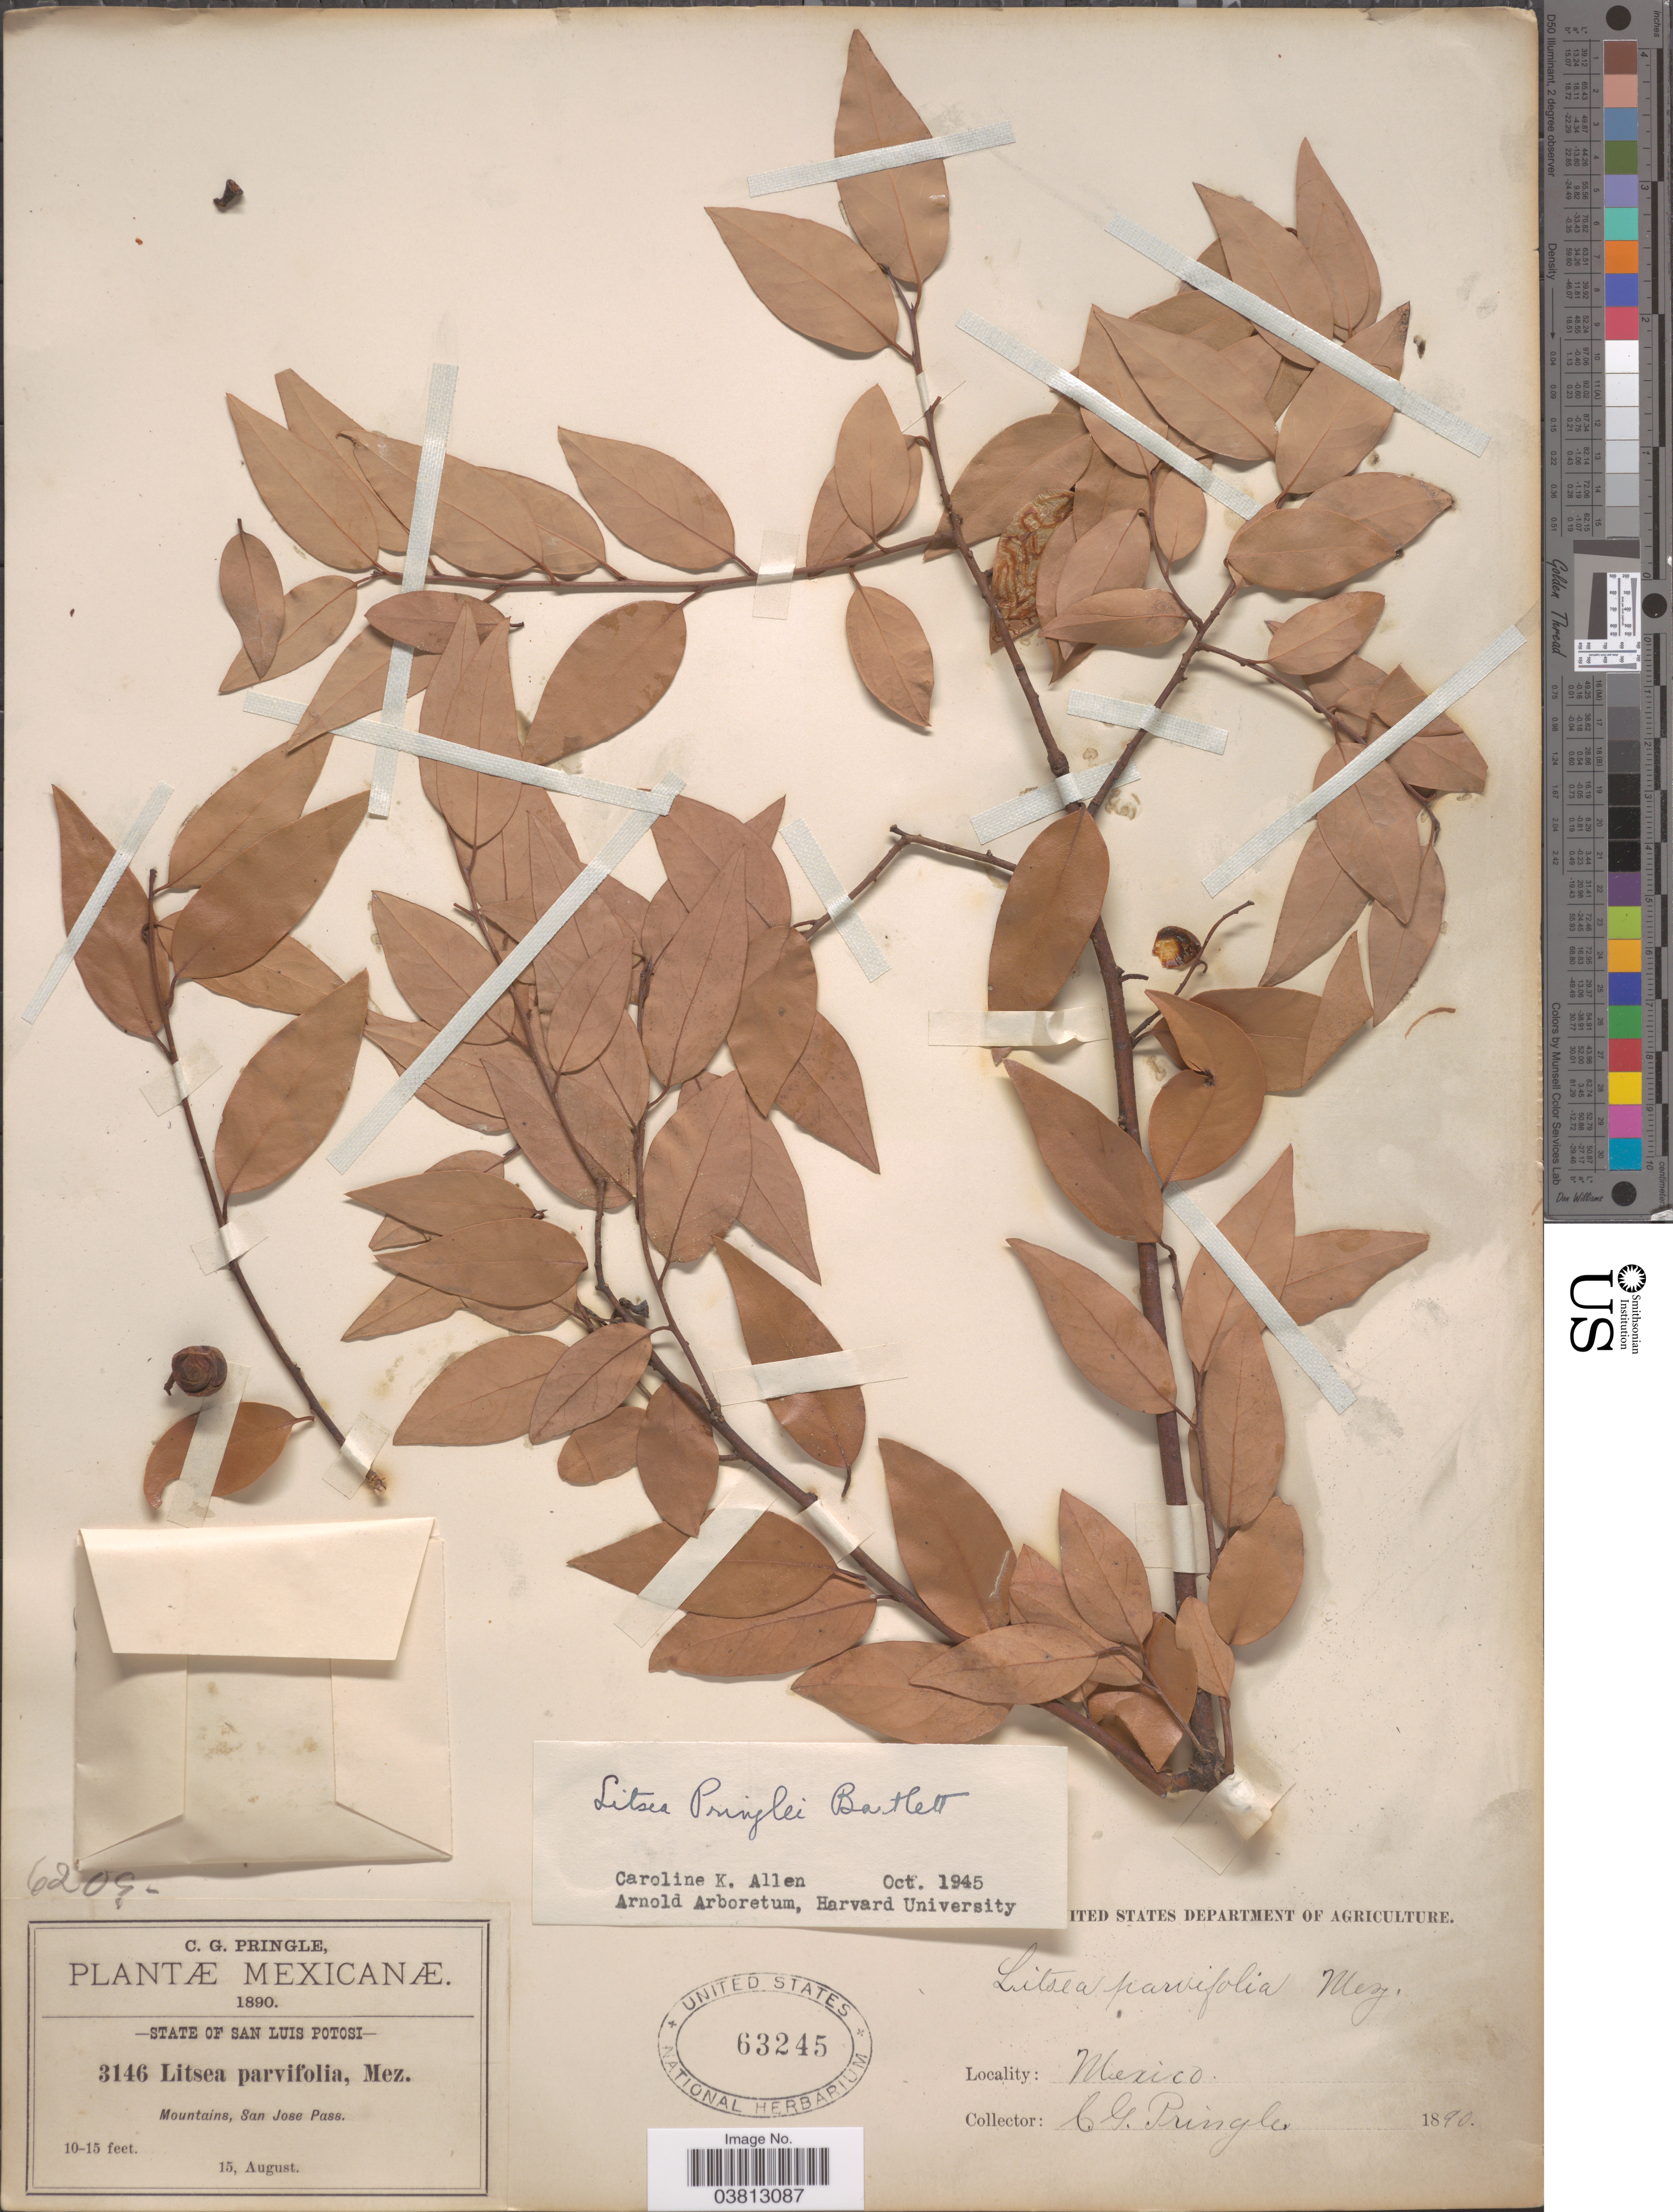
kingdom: Plantae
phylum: Tracheophyta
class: Magnoliopsida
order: Laurales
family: Lauraceae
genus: Litsea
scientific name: Litsea pringlei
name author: Bartlett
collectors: C. G. Pringle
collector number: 3146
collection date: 1890-08-15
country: Mexico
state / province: San Luis Potosí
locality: Mountains, San Jose Pass.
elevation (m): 3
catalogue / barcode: US 63245